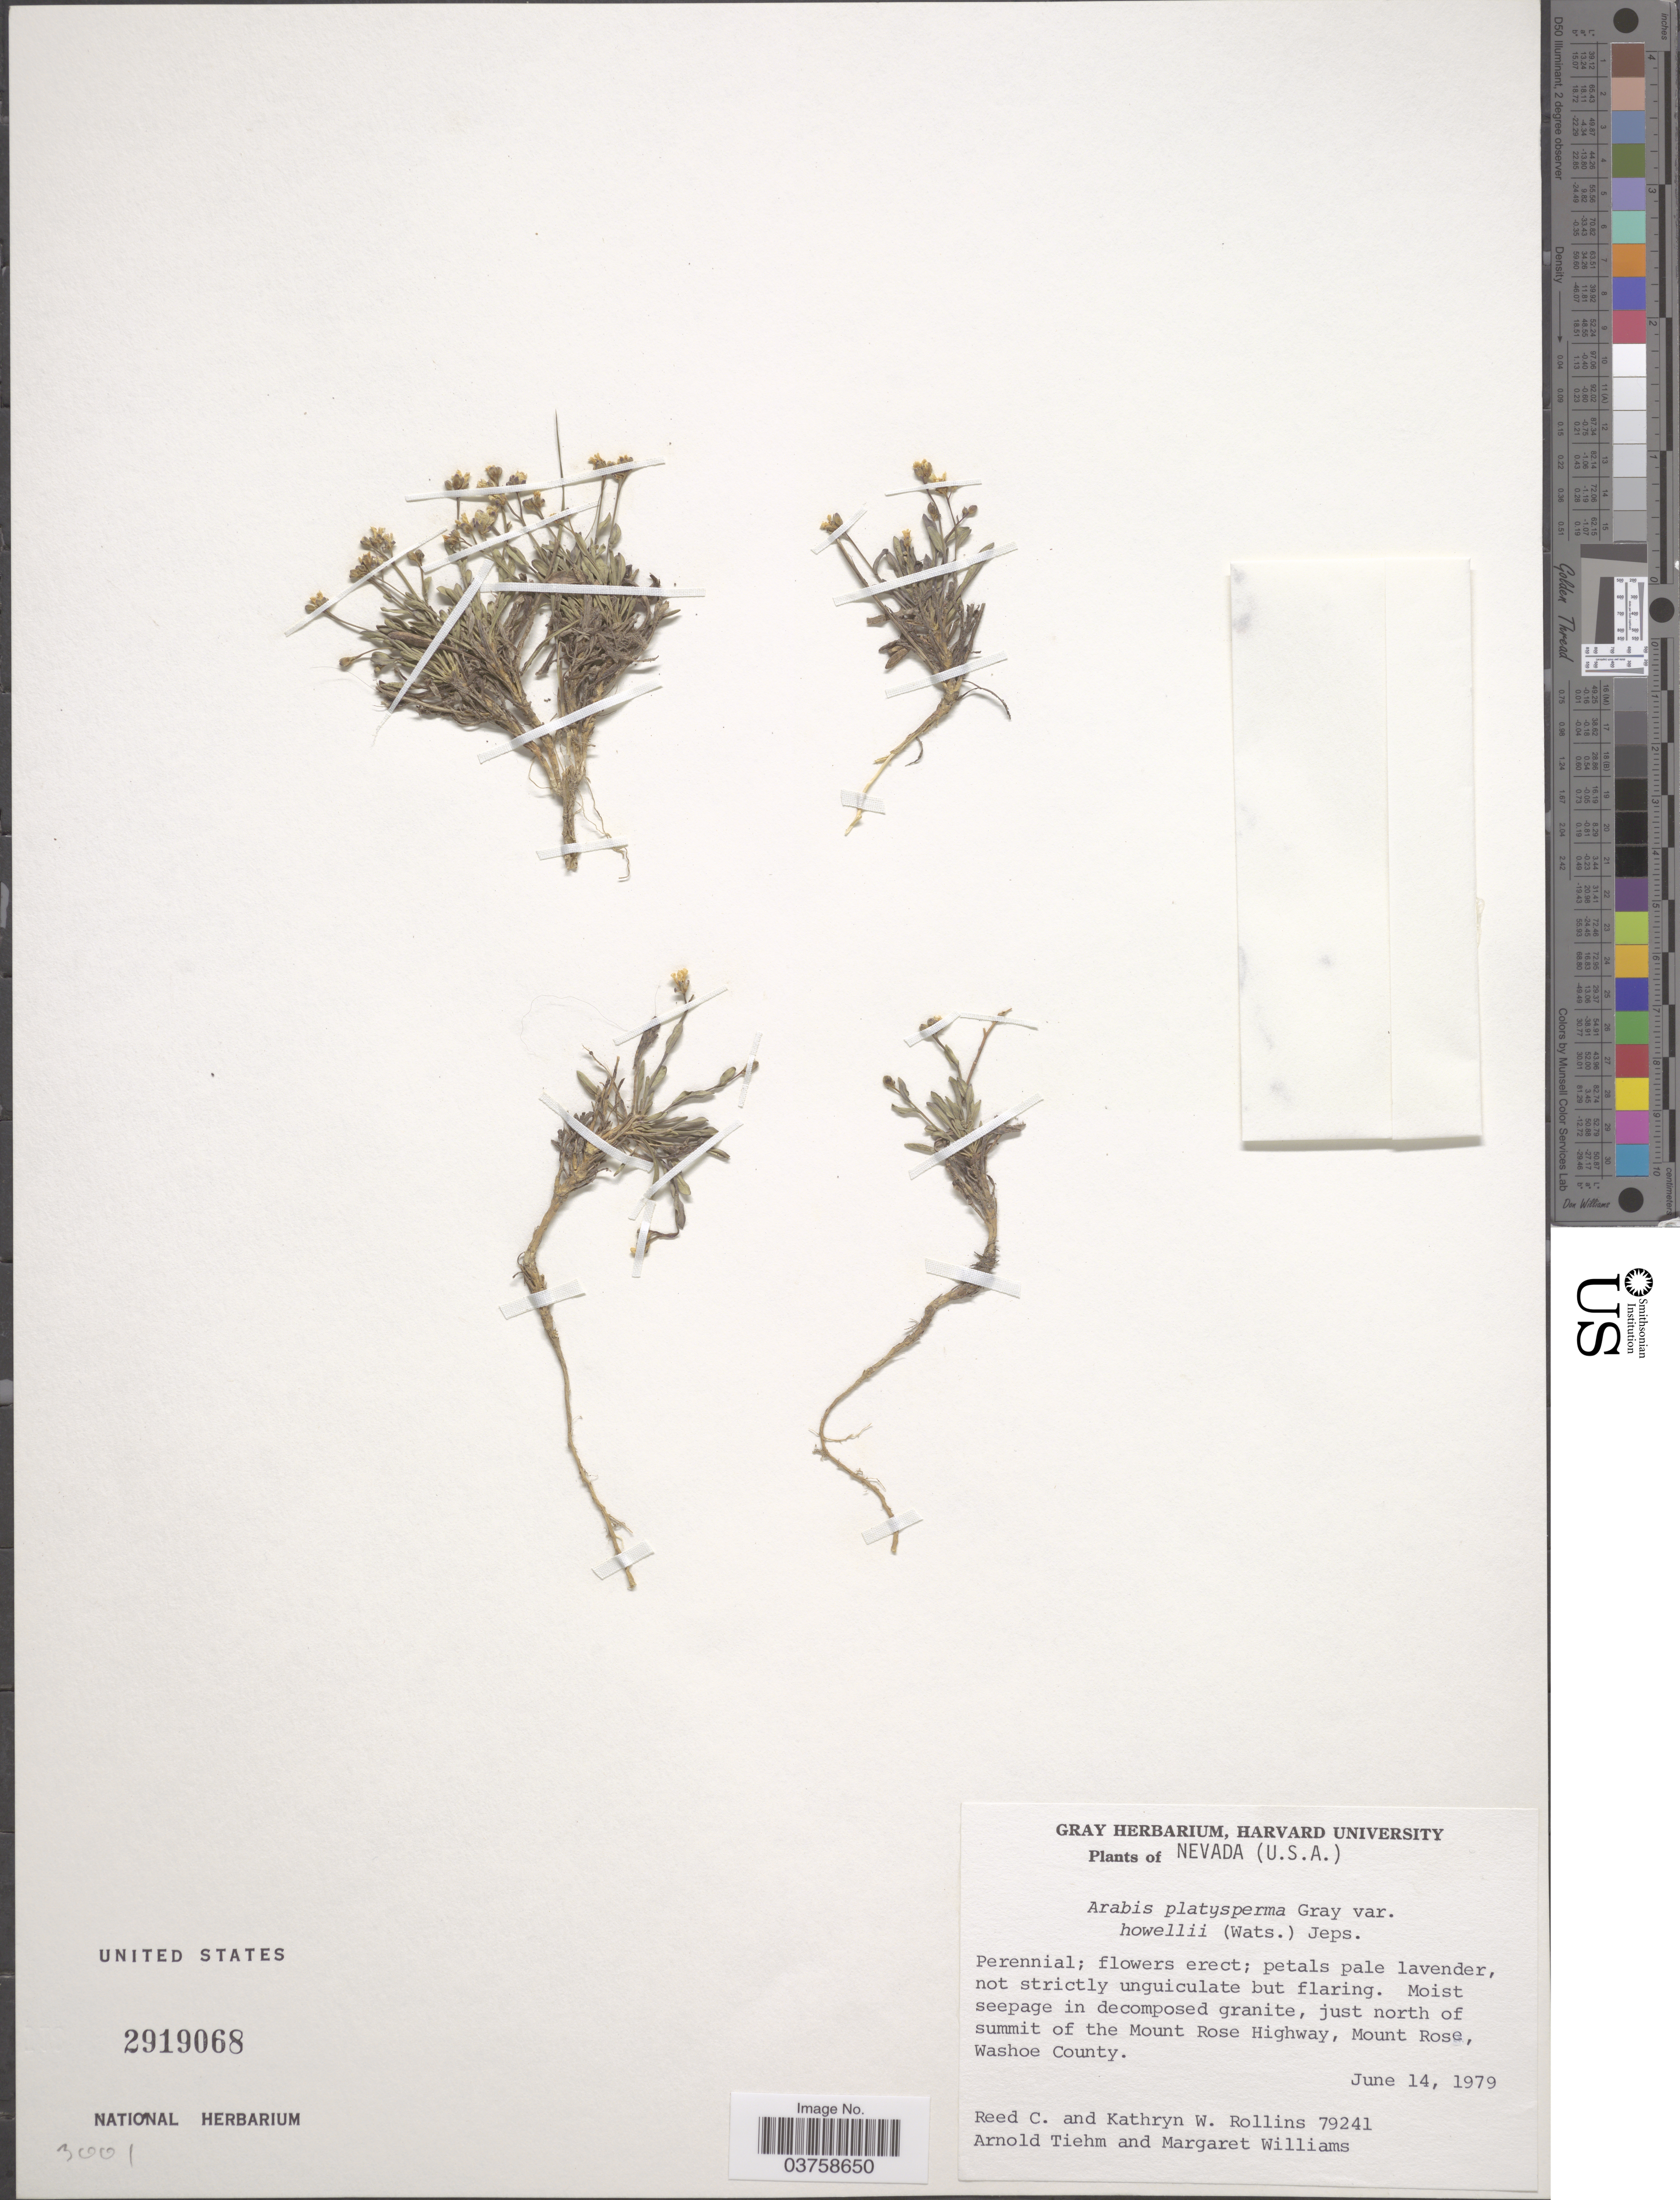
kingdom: Plantae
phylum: Tracheophyta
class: Magnoliopsida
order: Brassicales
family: Brassicaceae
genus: Arabis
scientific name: Arabis platysperma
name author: A. Gray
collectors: R. C. Rollins, K. W. Rollins, A. Tiehm & M. J. Williams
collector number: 79241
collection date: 1979-06-14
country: United States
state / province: Nevada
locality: Just north of summit of the Mount Rose Highway, Mount Rose, Washoe County.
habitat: moist seepage in decomposed granite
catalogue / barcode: US 2919068